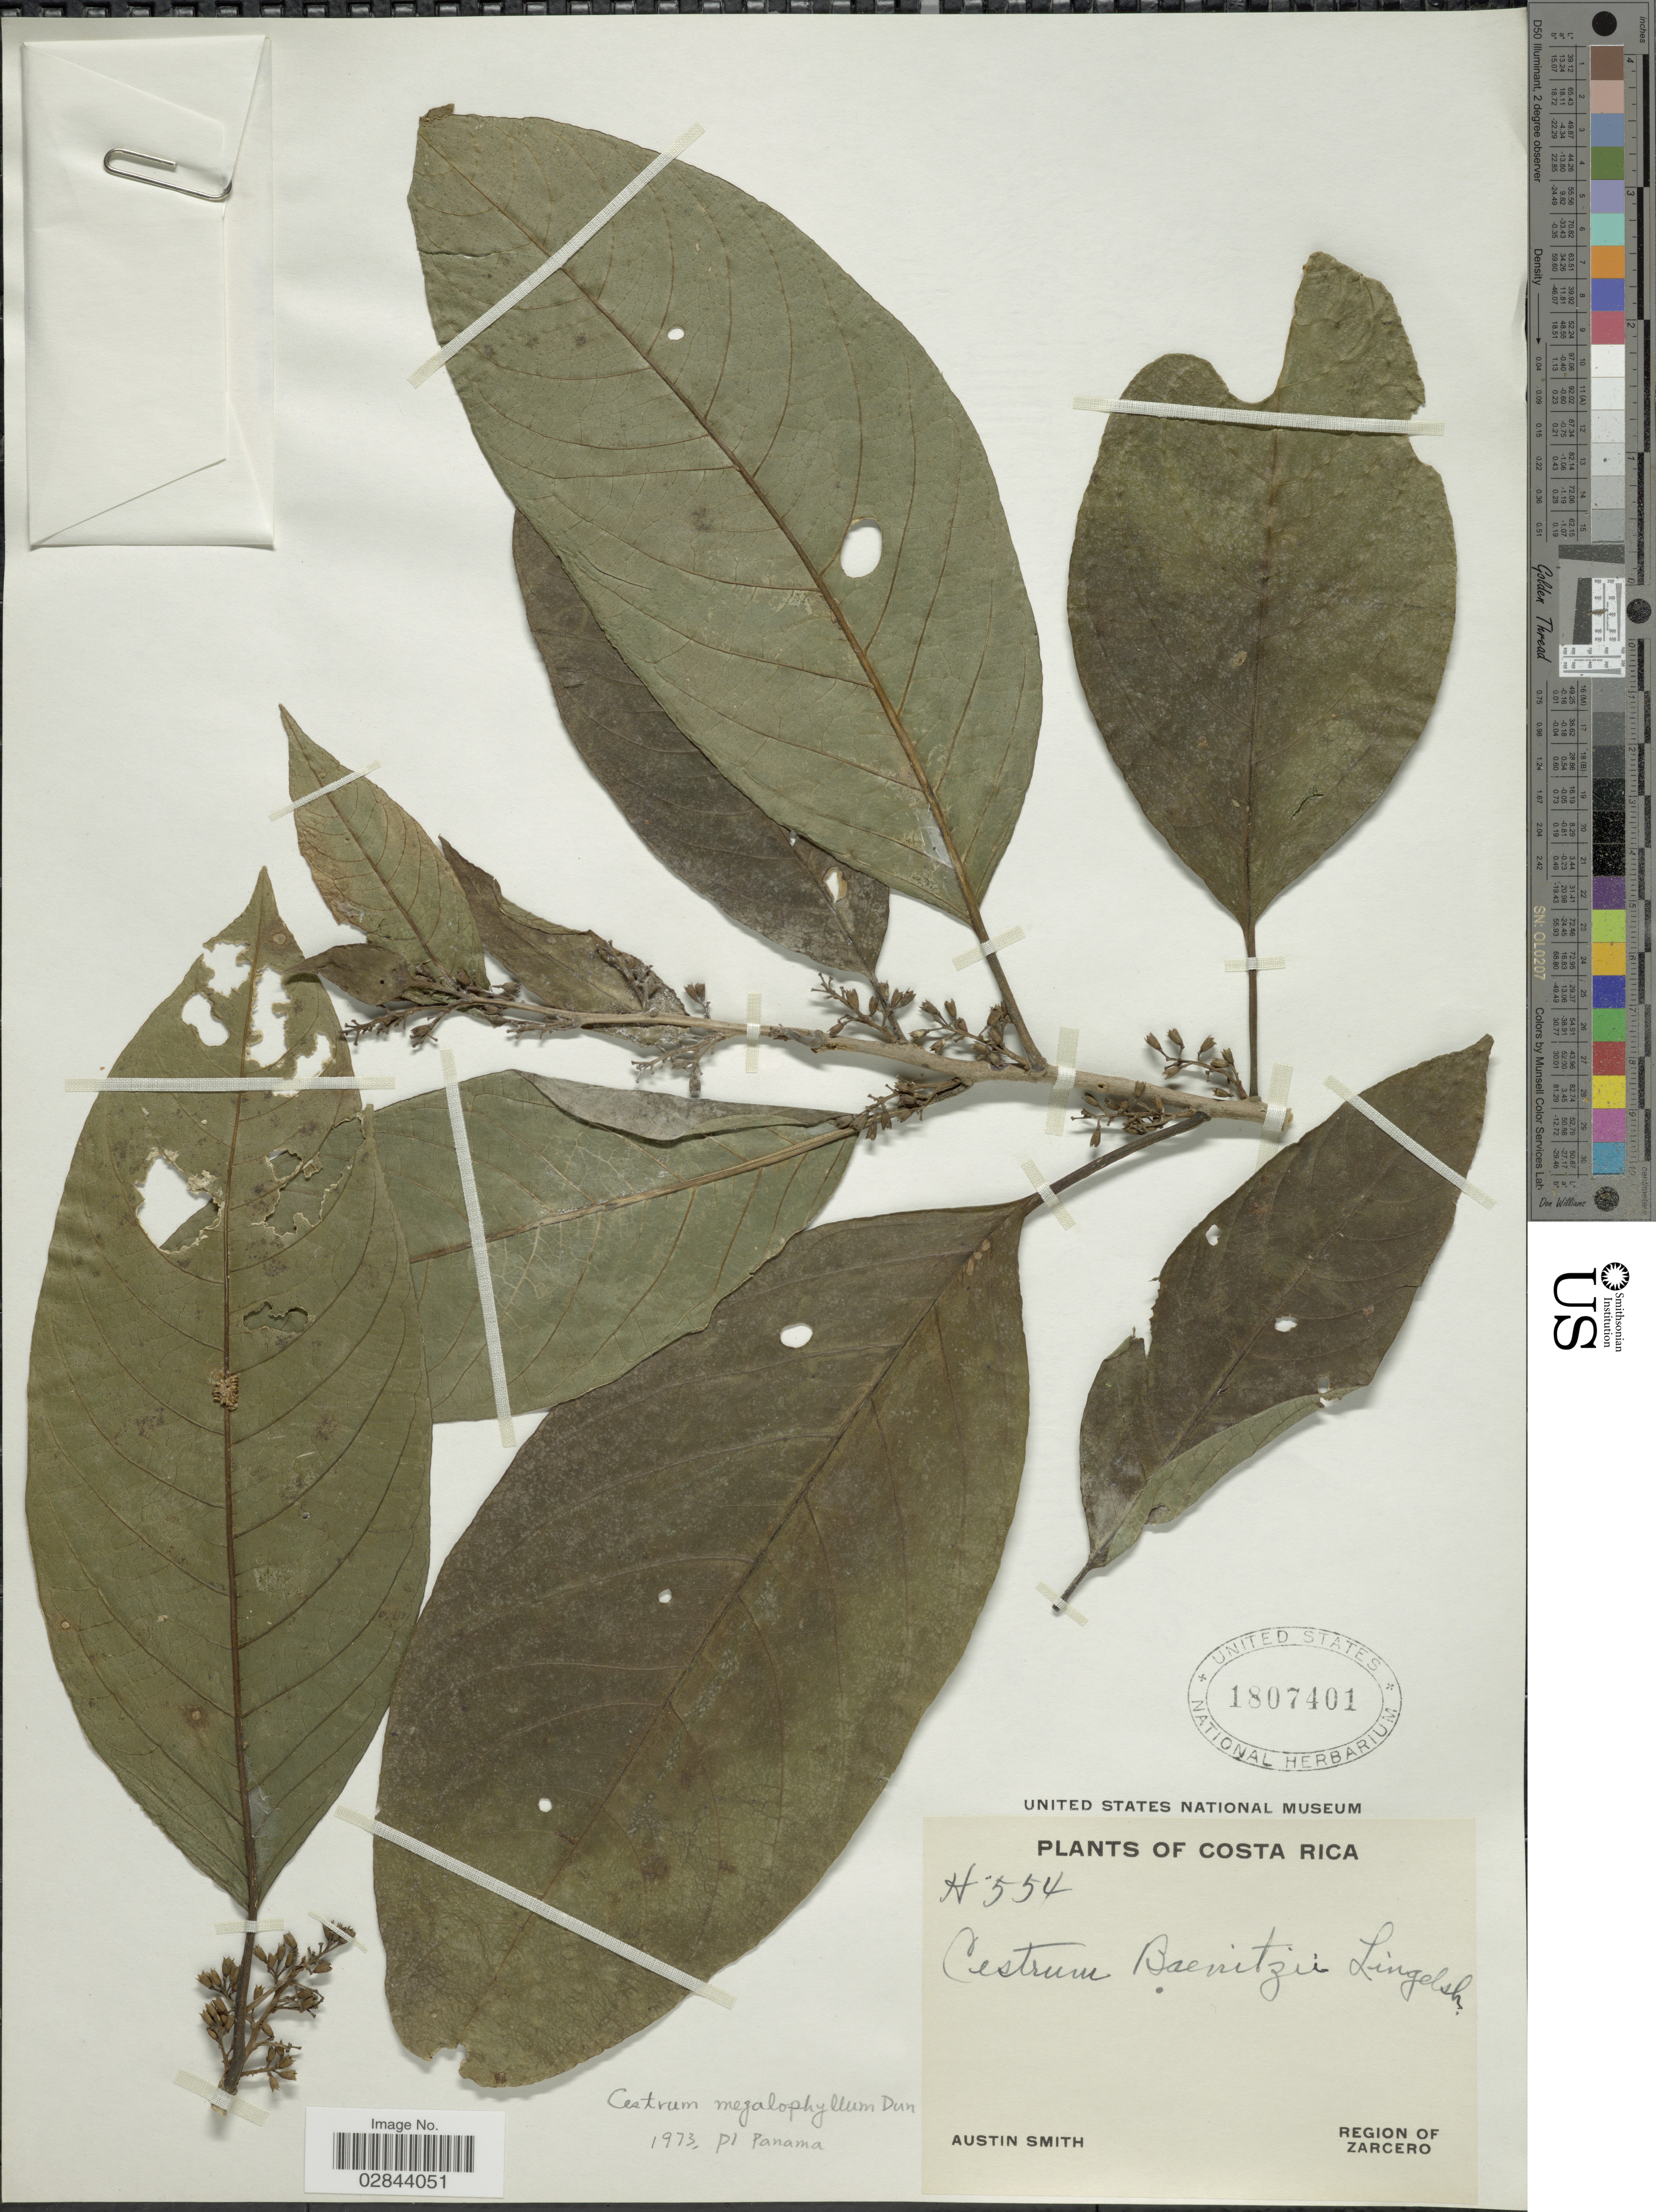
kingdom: Plantae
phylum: Tracheophyta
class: Magnoliopsida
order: Solanales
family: Solanaceae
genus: Cestrum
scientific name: Cestrum schlechtendahlii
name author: G. Don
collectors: Aust P. Smith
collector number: H554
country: Costa Rica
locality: Region of Zarcero.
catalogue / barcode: US 1807401